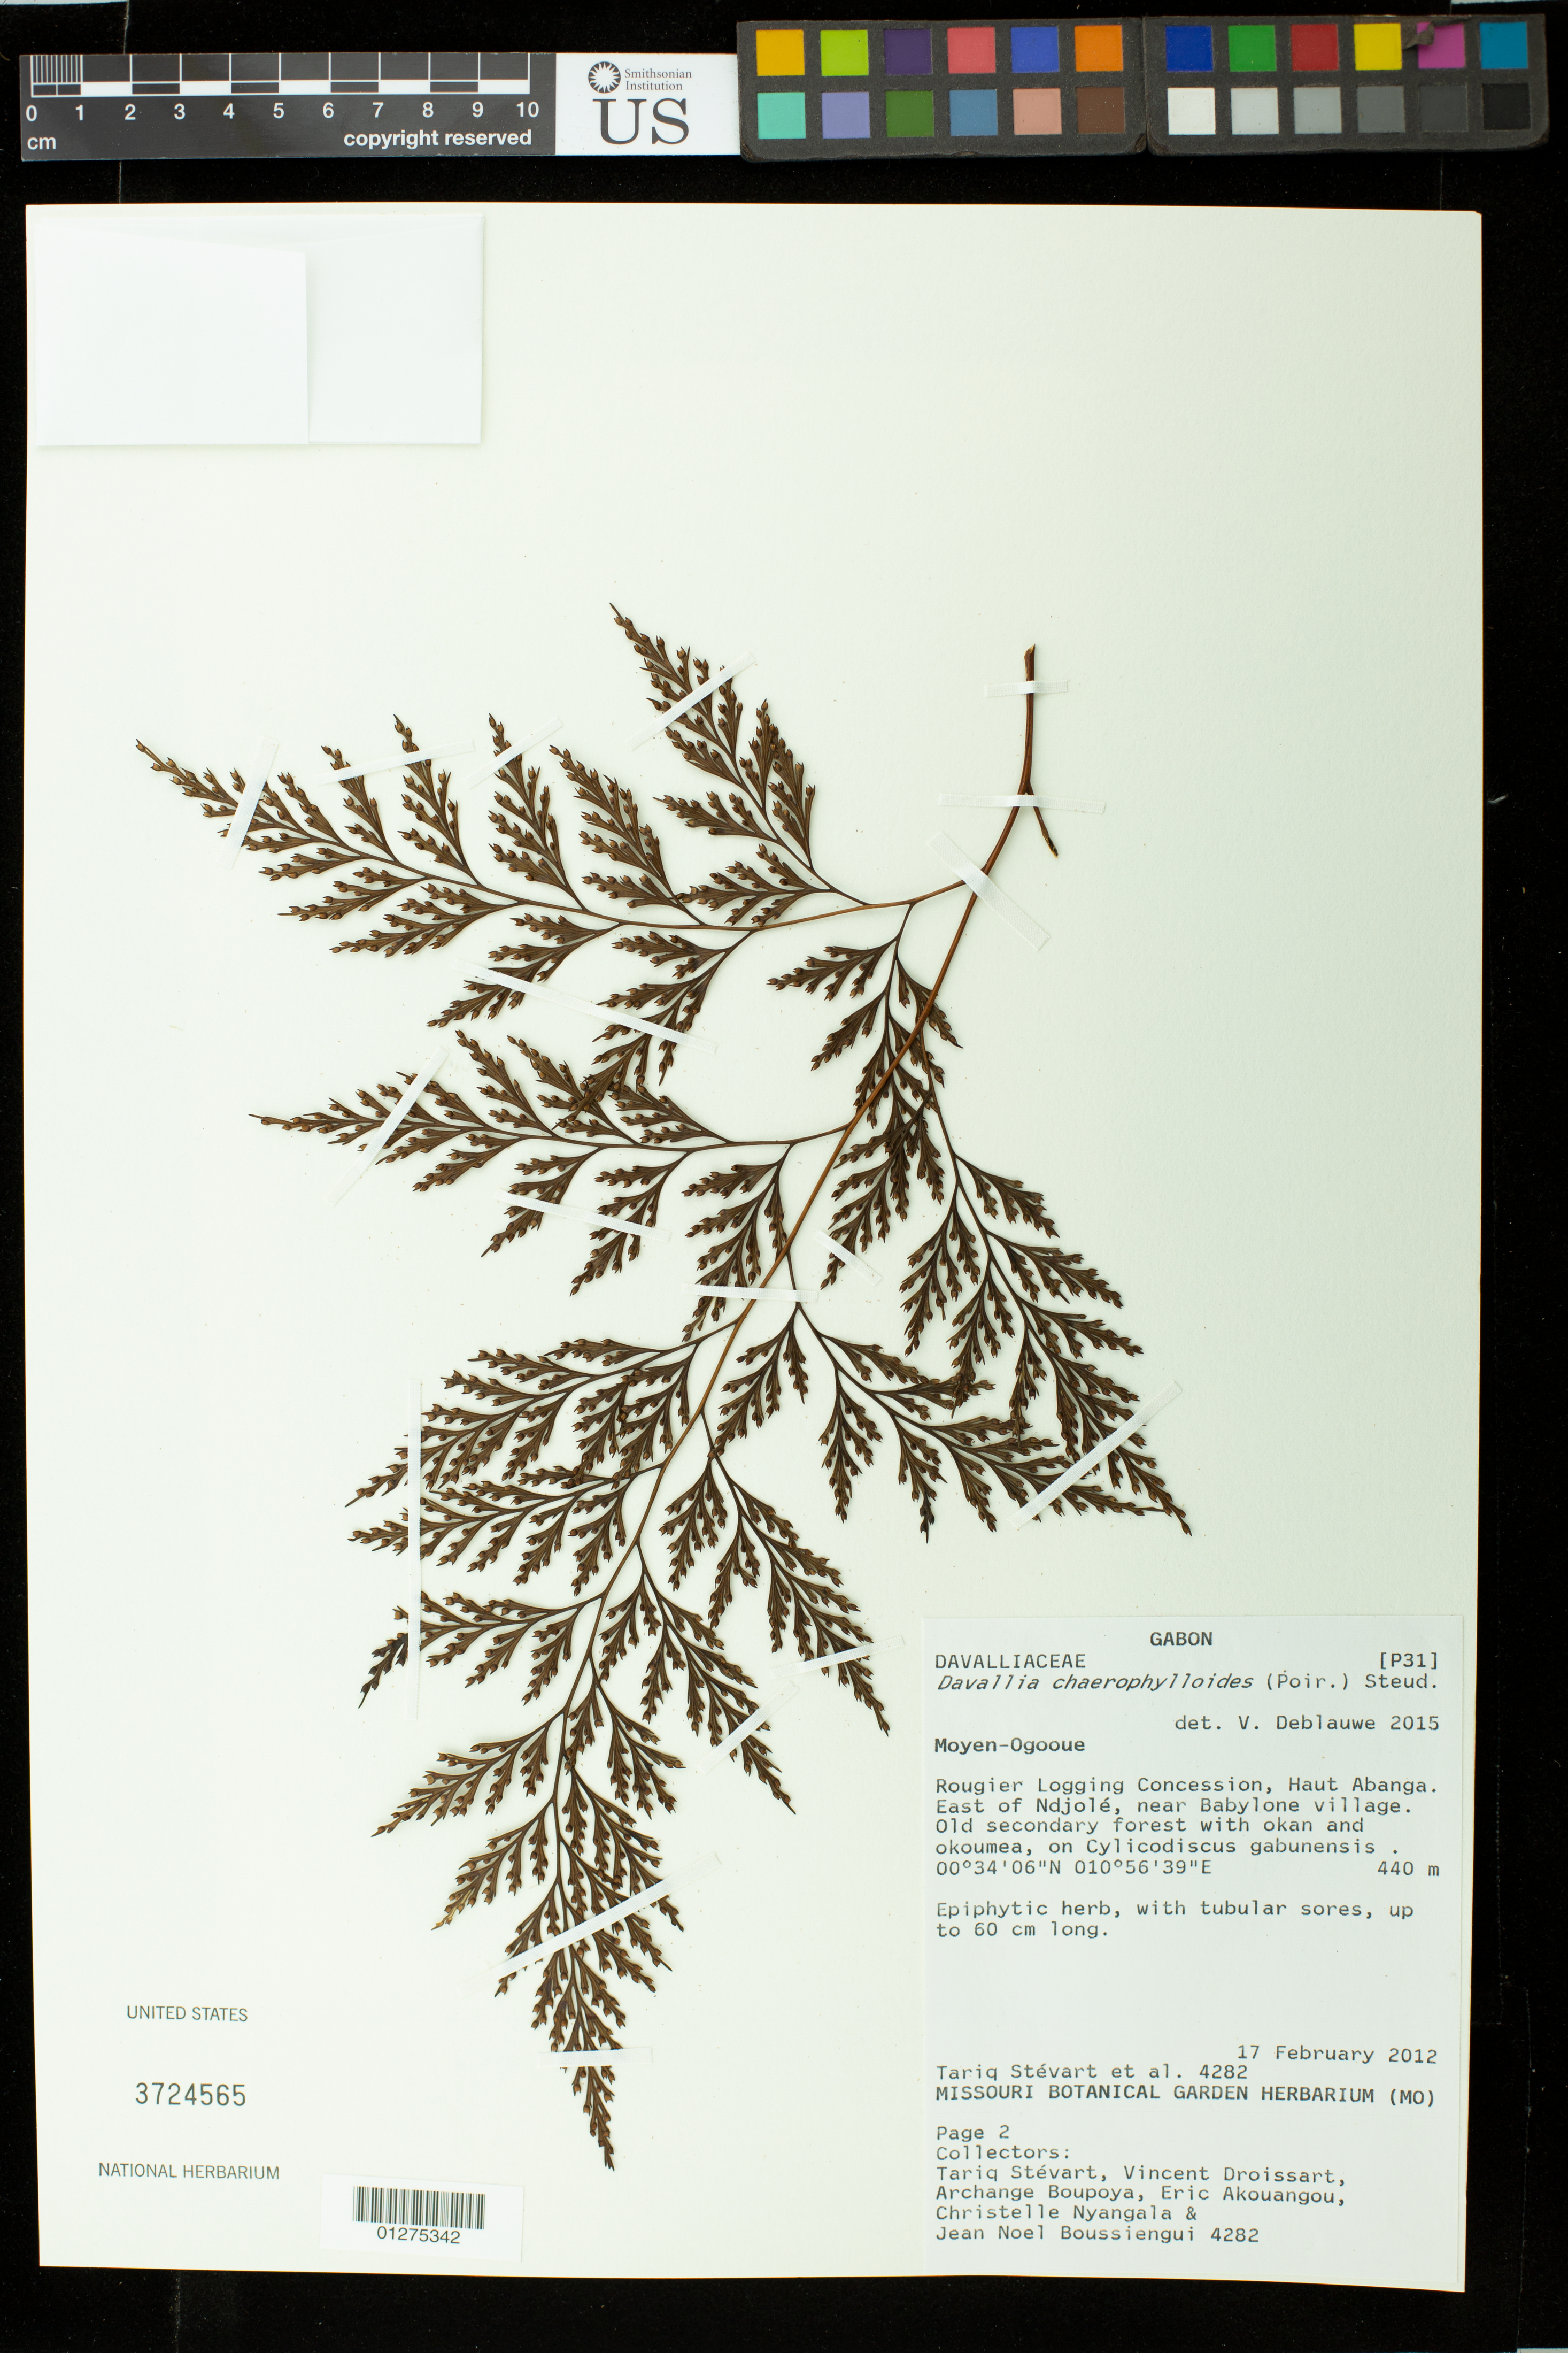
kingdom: Plantae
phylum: Tracheophyta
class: Polypodiopsida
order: Polypodiales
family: Davalliaceae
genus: Davallia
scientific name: Davallia denticulata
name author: (Burm. f.) Mett. ex Kuhn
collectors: T. Stévart, V. Droissart, A. Boupoya, E. Akouangou, C. Nyangala & J. Boussiengui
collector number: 4282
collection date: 2012-02-17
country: Gabon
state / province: Moyen-Ogooué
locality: Rougier Logging Concession, Haunt Abanga. East of Ndjole, near Babylone village.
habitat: Old secondary forest with okan and okoumea, on Cylicodiscus gabunesis,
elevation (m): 440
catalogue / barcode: US 3724565